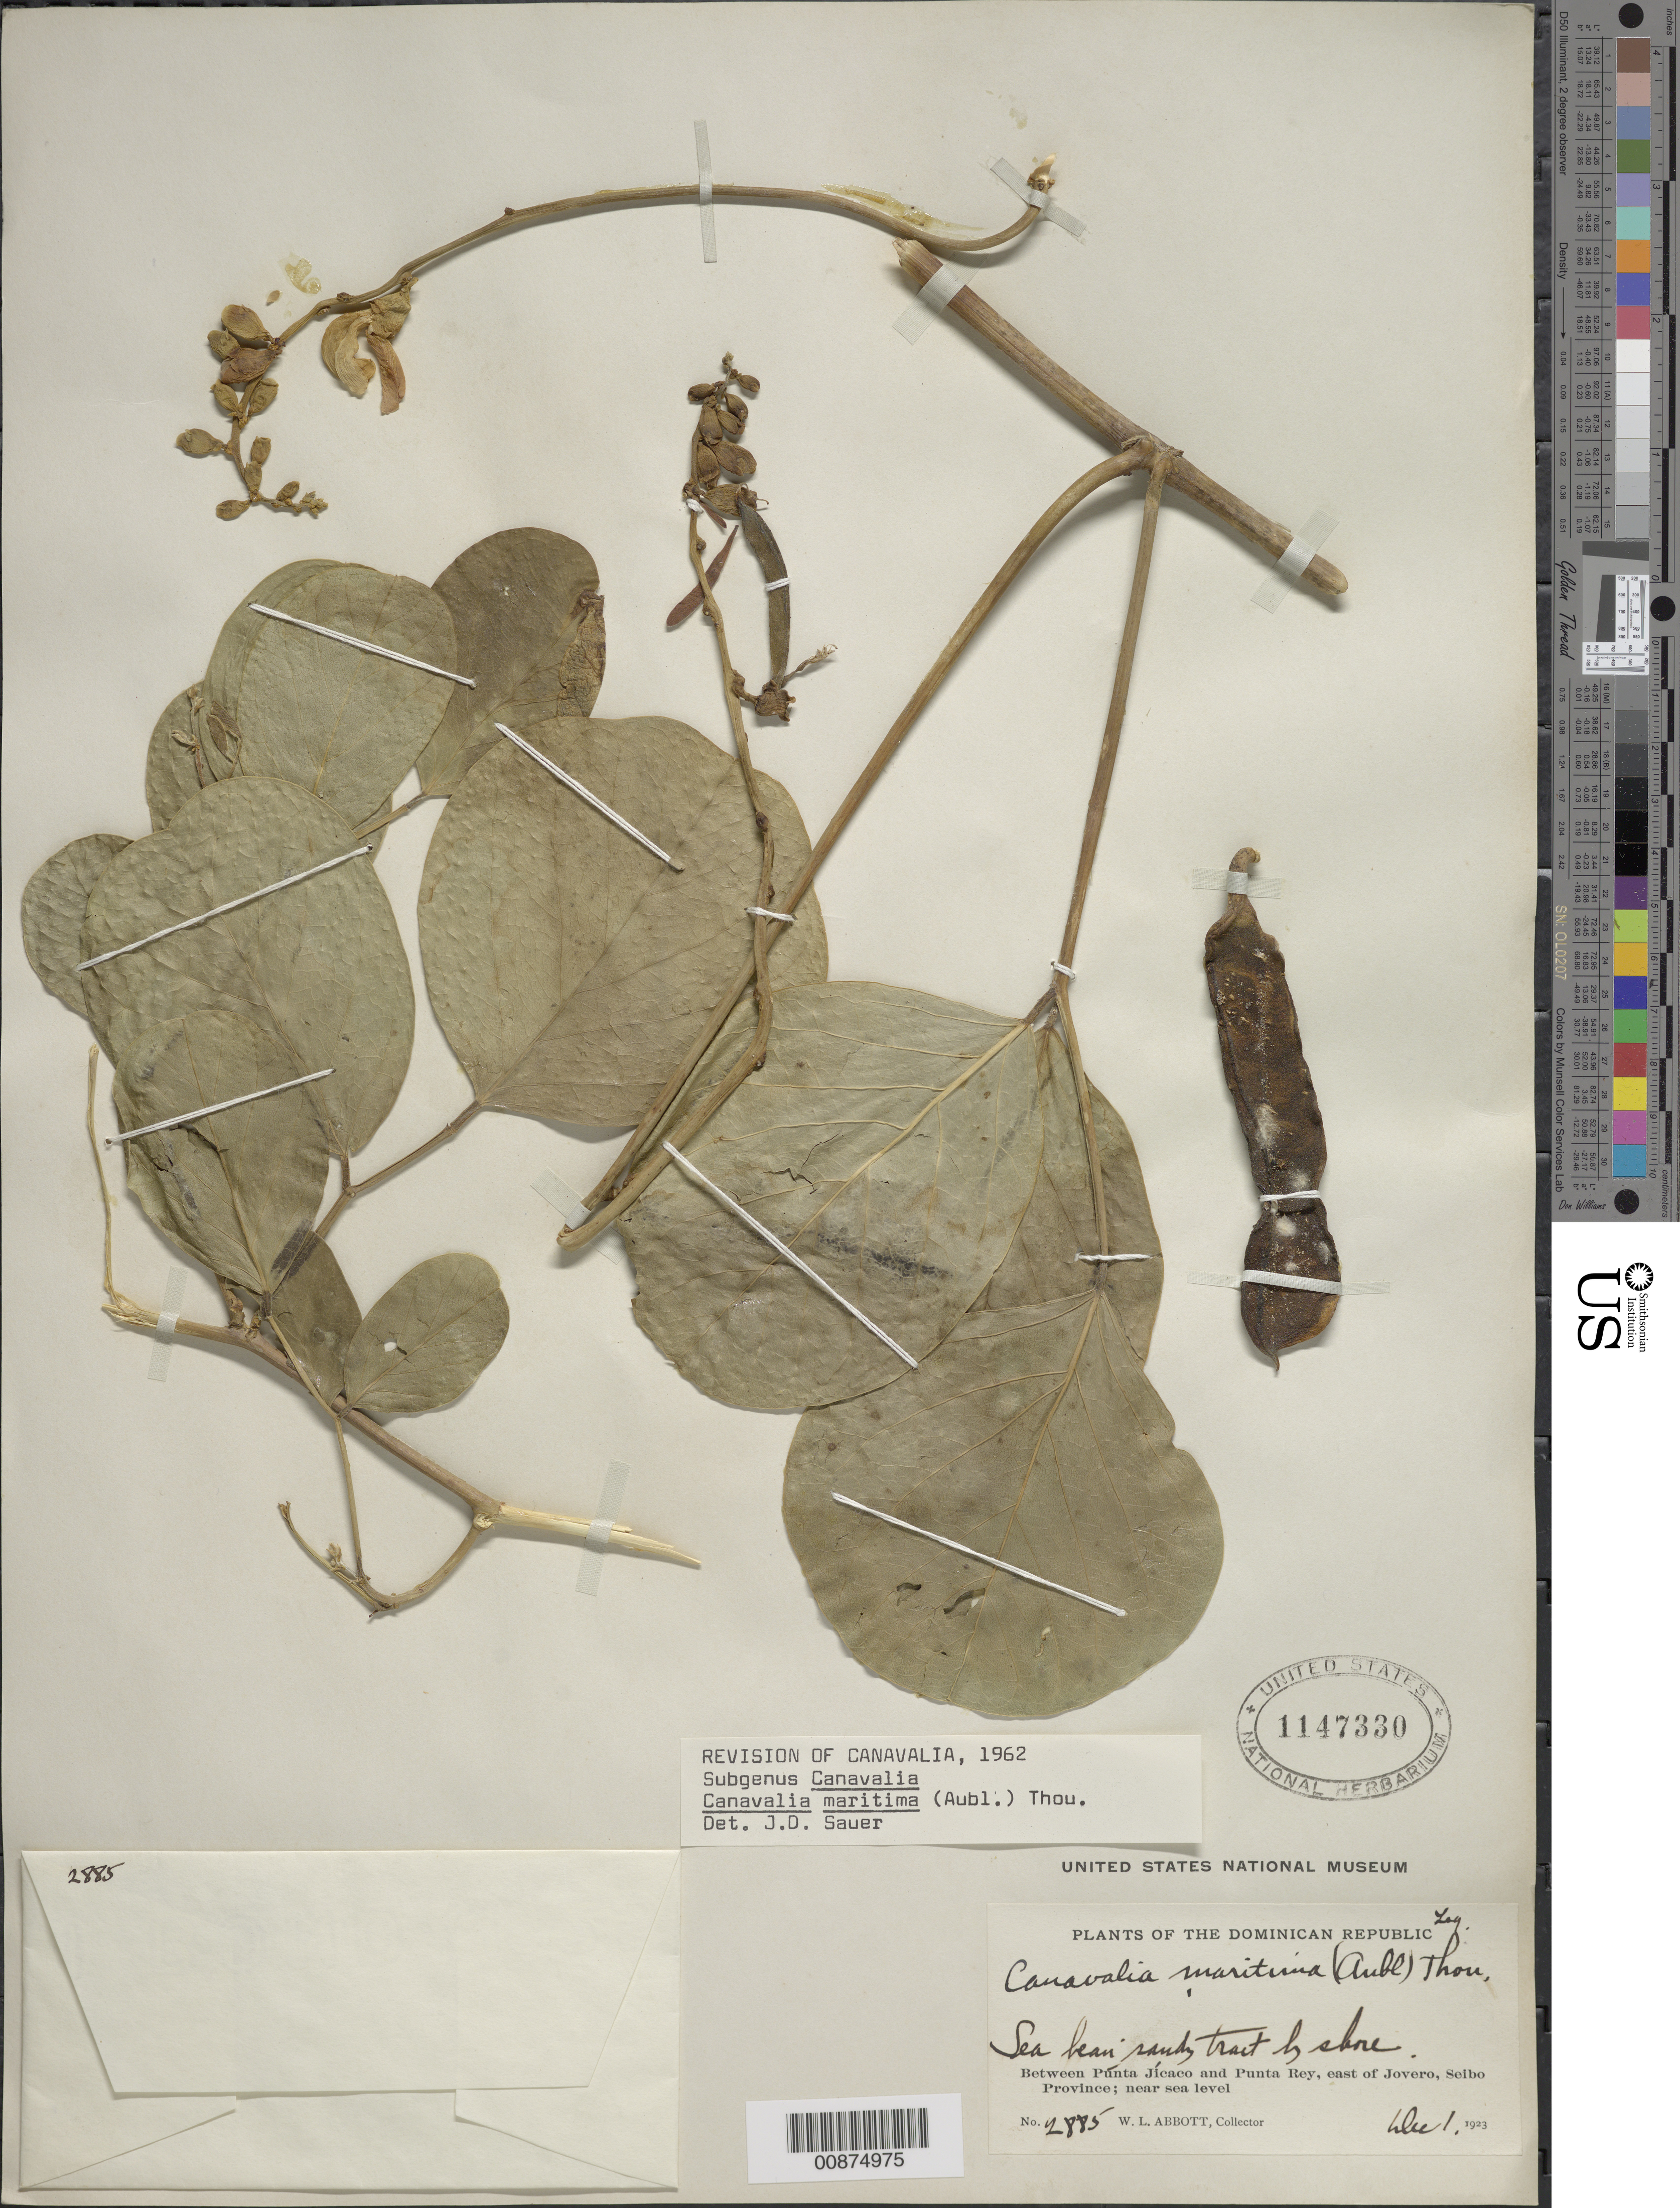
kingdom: Plantae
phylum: Tracheophyta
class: Magnoliopsida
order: Fabales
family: Fabaceae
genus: Canavalia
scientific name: Canavalia rosea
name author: (Sw.) DC.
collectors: W. L. Abbott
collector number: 2885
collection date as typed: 01 Dec 1923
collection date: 1923-12-01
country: Dominican Republic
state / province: El Seibo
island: Hispaniola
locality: Between Punta Jícaco and Punta Rey, east of Jovero.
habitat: Sandy tract by shore.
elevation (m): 0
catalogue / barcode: US 1147330